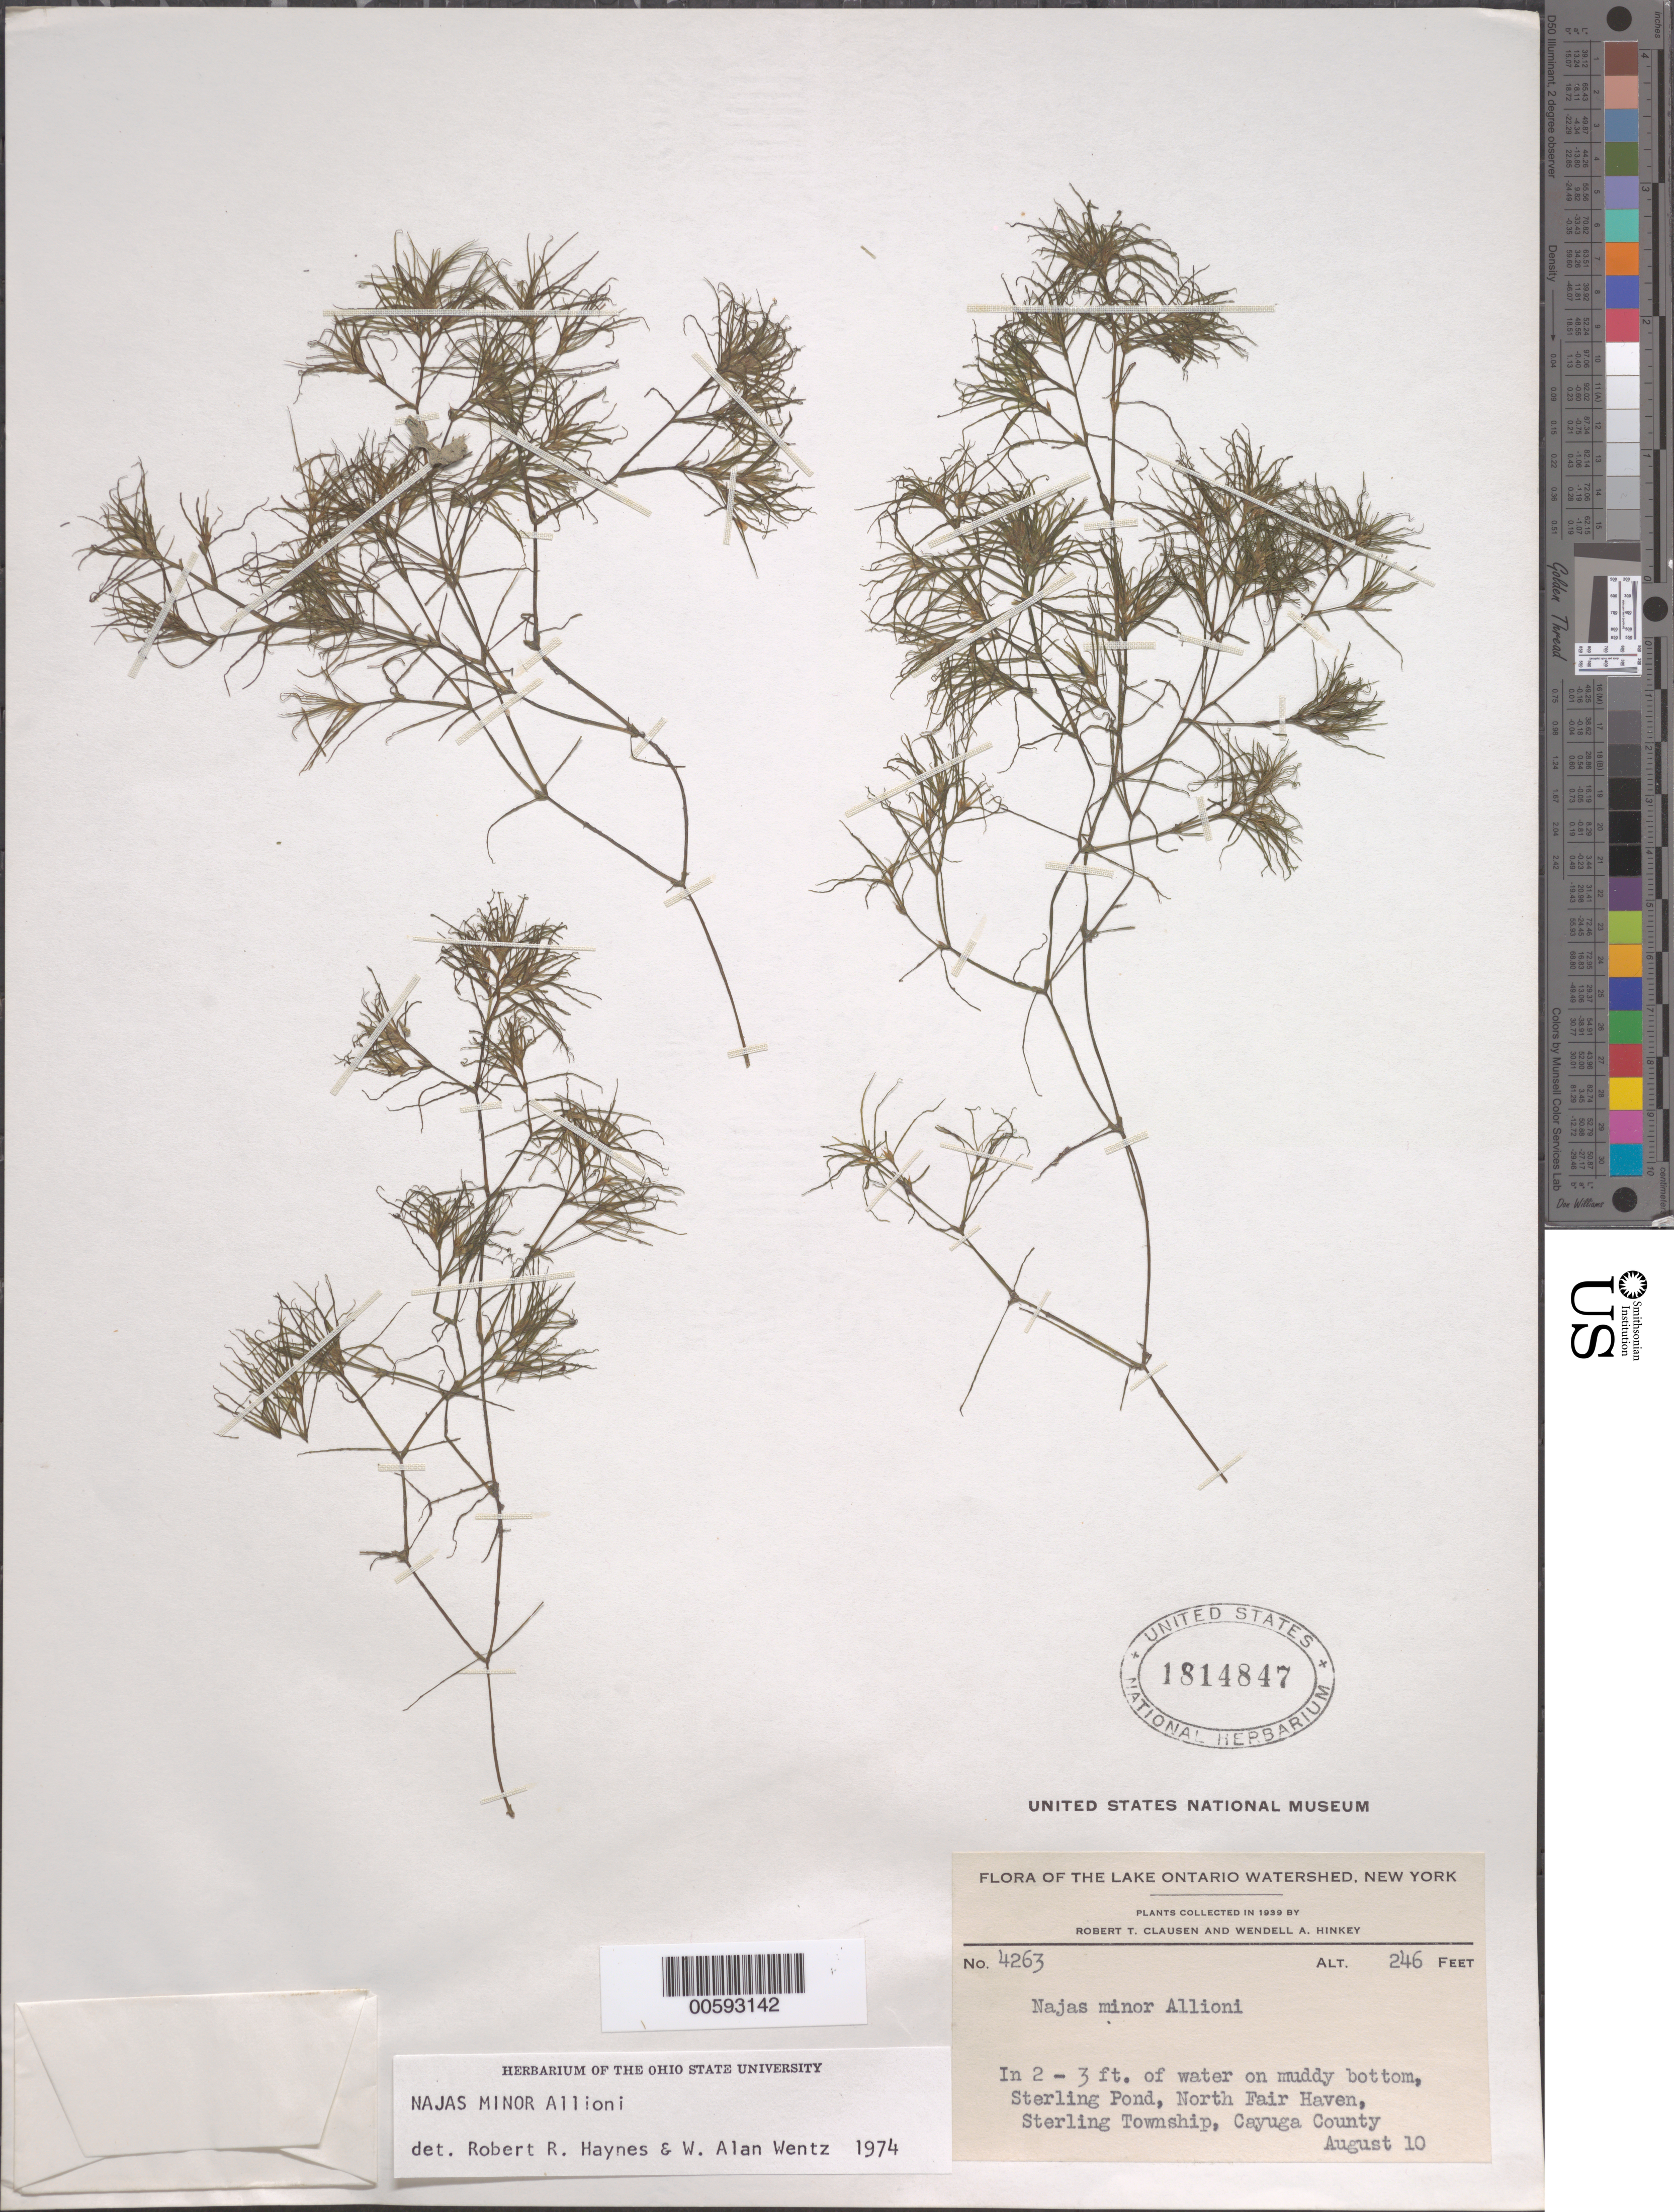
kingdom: Plantae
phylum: Tracheophyta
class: Liliopsida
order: Alismatales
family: Hydrocharitaceae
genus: Najas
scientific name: Najas minor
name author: All.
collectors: R. T. Clausen & W. Hinkey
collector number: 4263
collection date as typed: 10 Aug 1939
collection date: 1939-08-10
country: United States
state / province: New York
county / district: Cayuga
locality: Sterling Pond, North Fair Haven, Sterling Township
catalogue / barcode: US 1814847